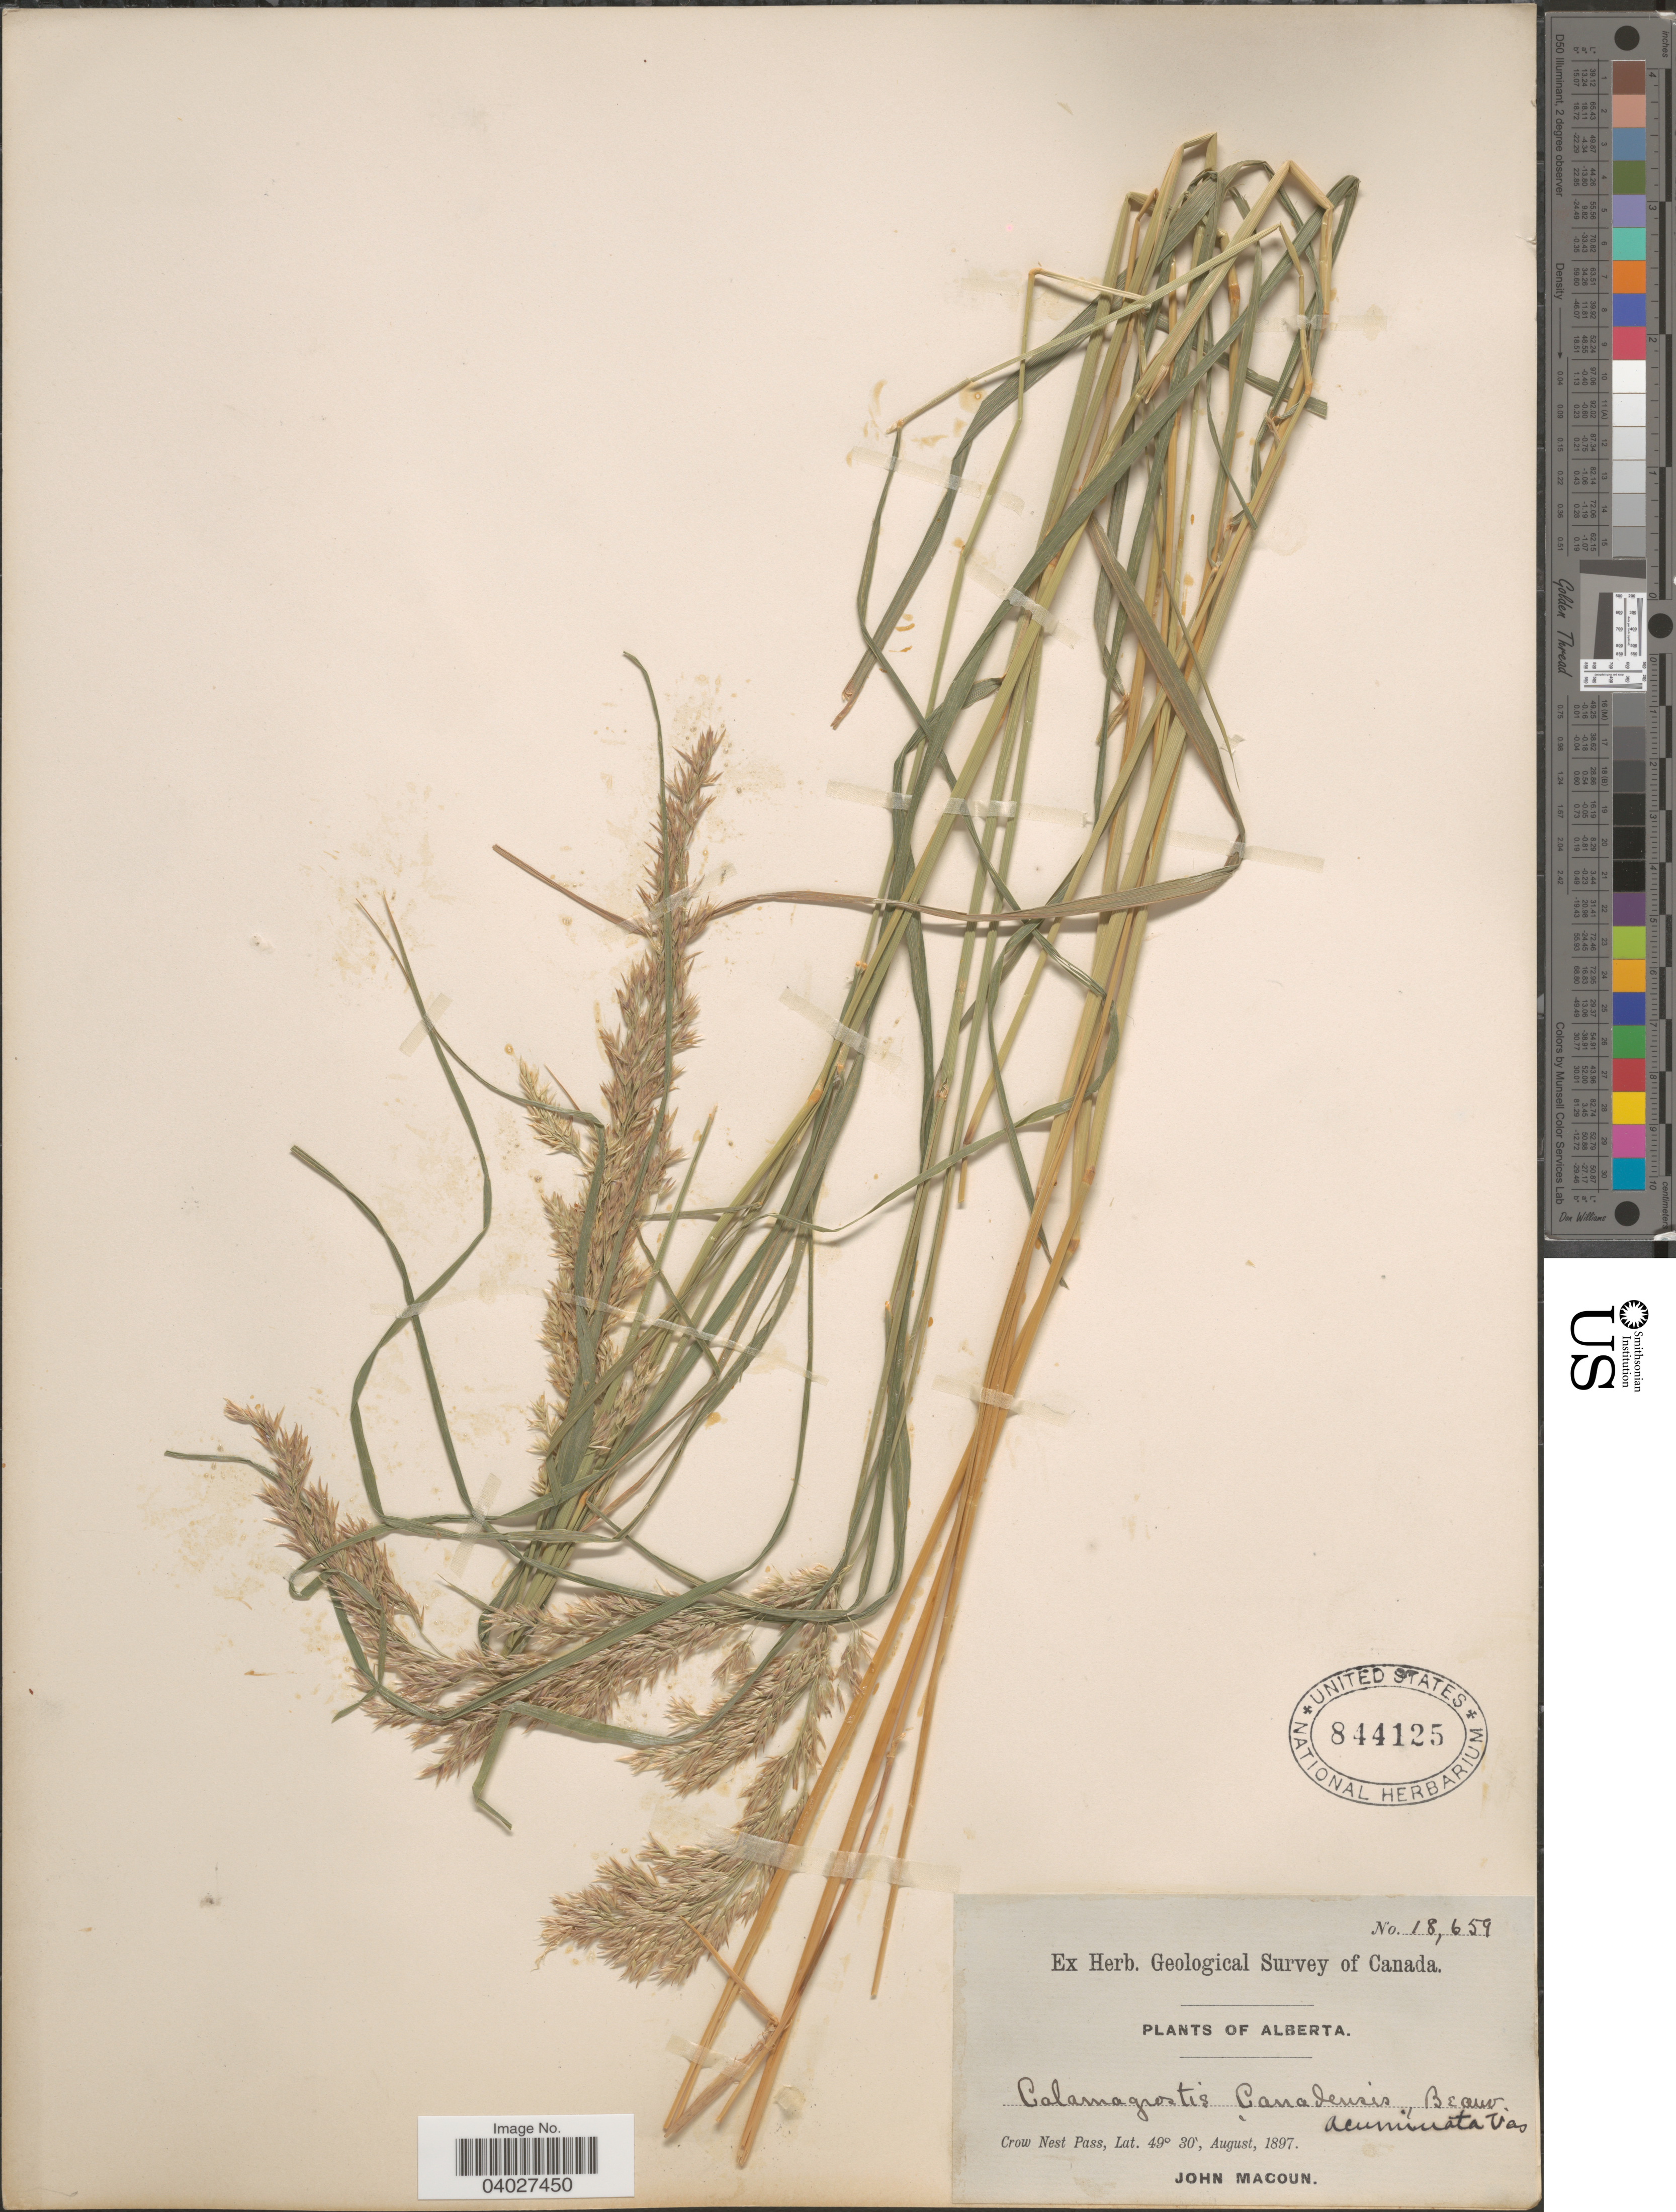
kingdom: Plantae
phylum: Tracheophyta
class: Liliopsida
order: Poales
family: Poaceae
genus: Calamagrostis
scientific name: Calamagrostis canadensis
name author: (Michx.) P. Beauv.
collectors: J. Macoun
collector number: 18659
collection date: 1897-08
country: Canada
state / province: Alberta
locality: Crow Nest Pass.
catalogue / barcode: US 844125